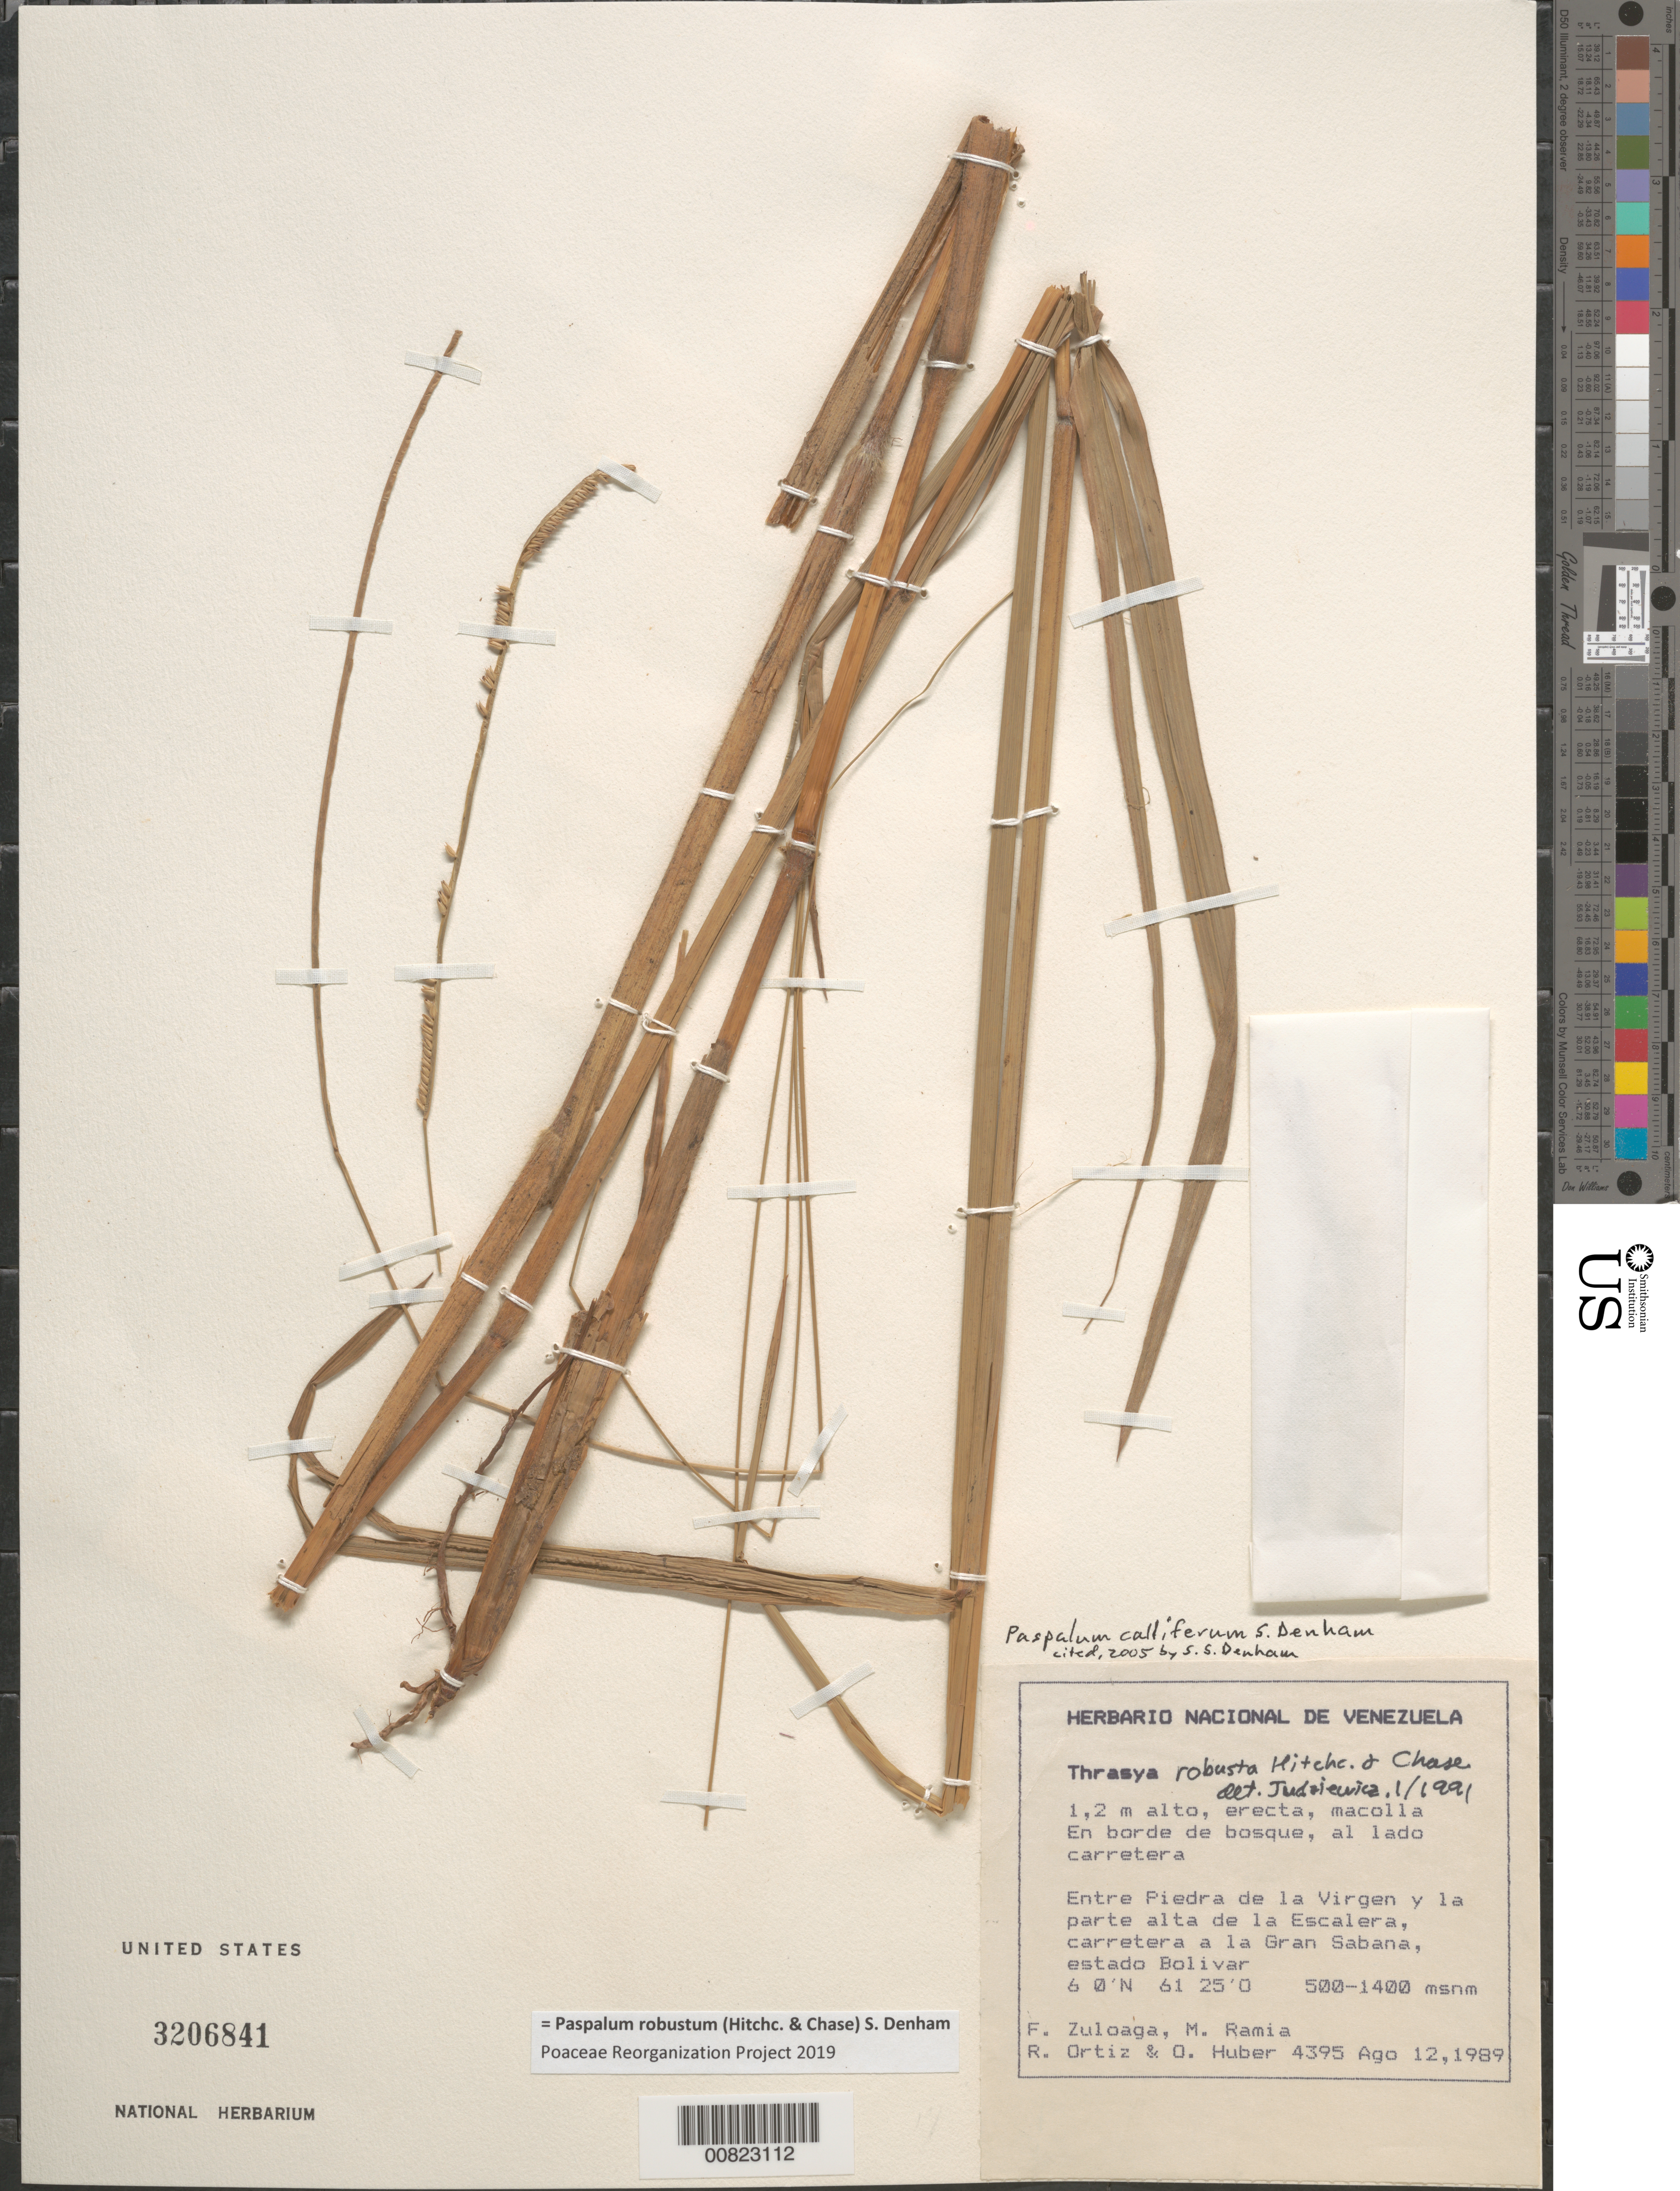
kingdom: Plantae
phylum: Tracheophyta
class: Liliopsida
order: Poales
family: Poaceae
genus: Thrasya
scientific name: Thrasya robusta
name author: Hitchc. & Chase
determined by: Judziewicz, E. J.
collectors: F. O. Zuloaga, M. Ramia, R. Ortíz & O. Huber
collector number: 4395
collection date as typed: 12-Aug-89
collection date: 1989-08-12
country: Venezuela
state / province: Bolívar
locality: Gran Sabana, entre Piedra de la Virgen y la parte alta de la Escalera, carretera a la Gran Sabana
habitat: Edge of forest, roadside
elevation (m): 500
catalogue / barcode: US 3206841